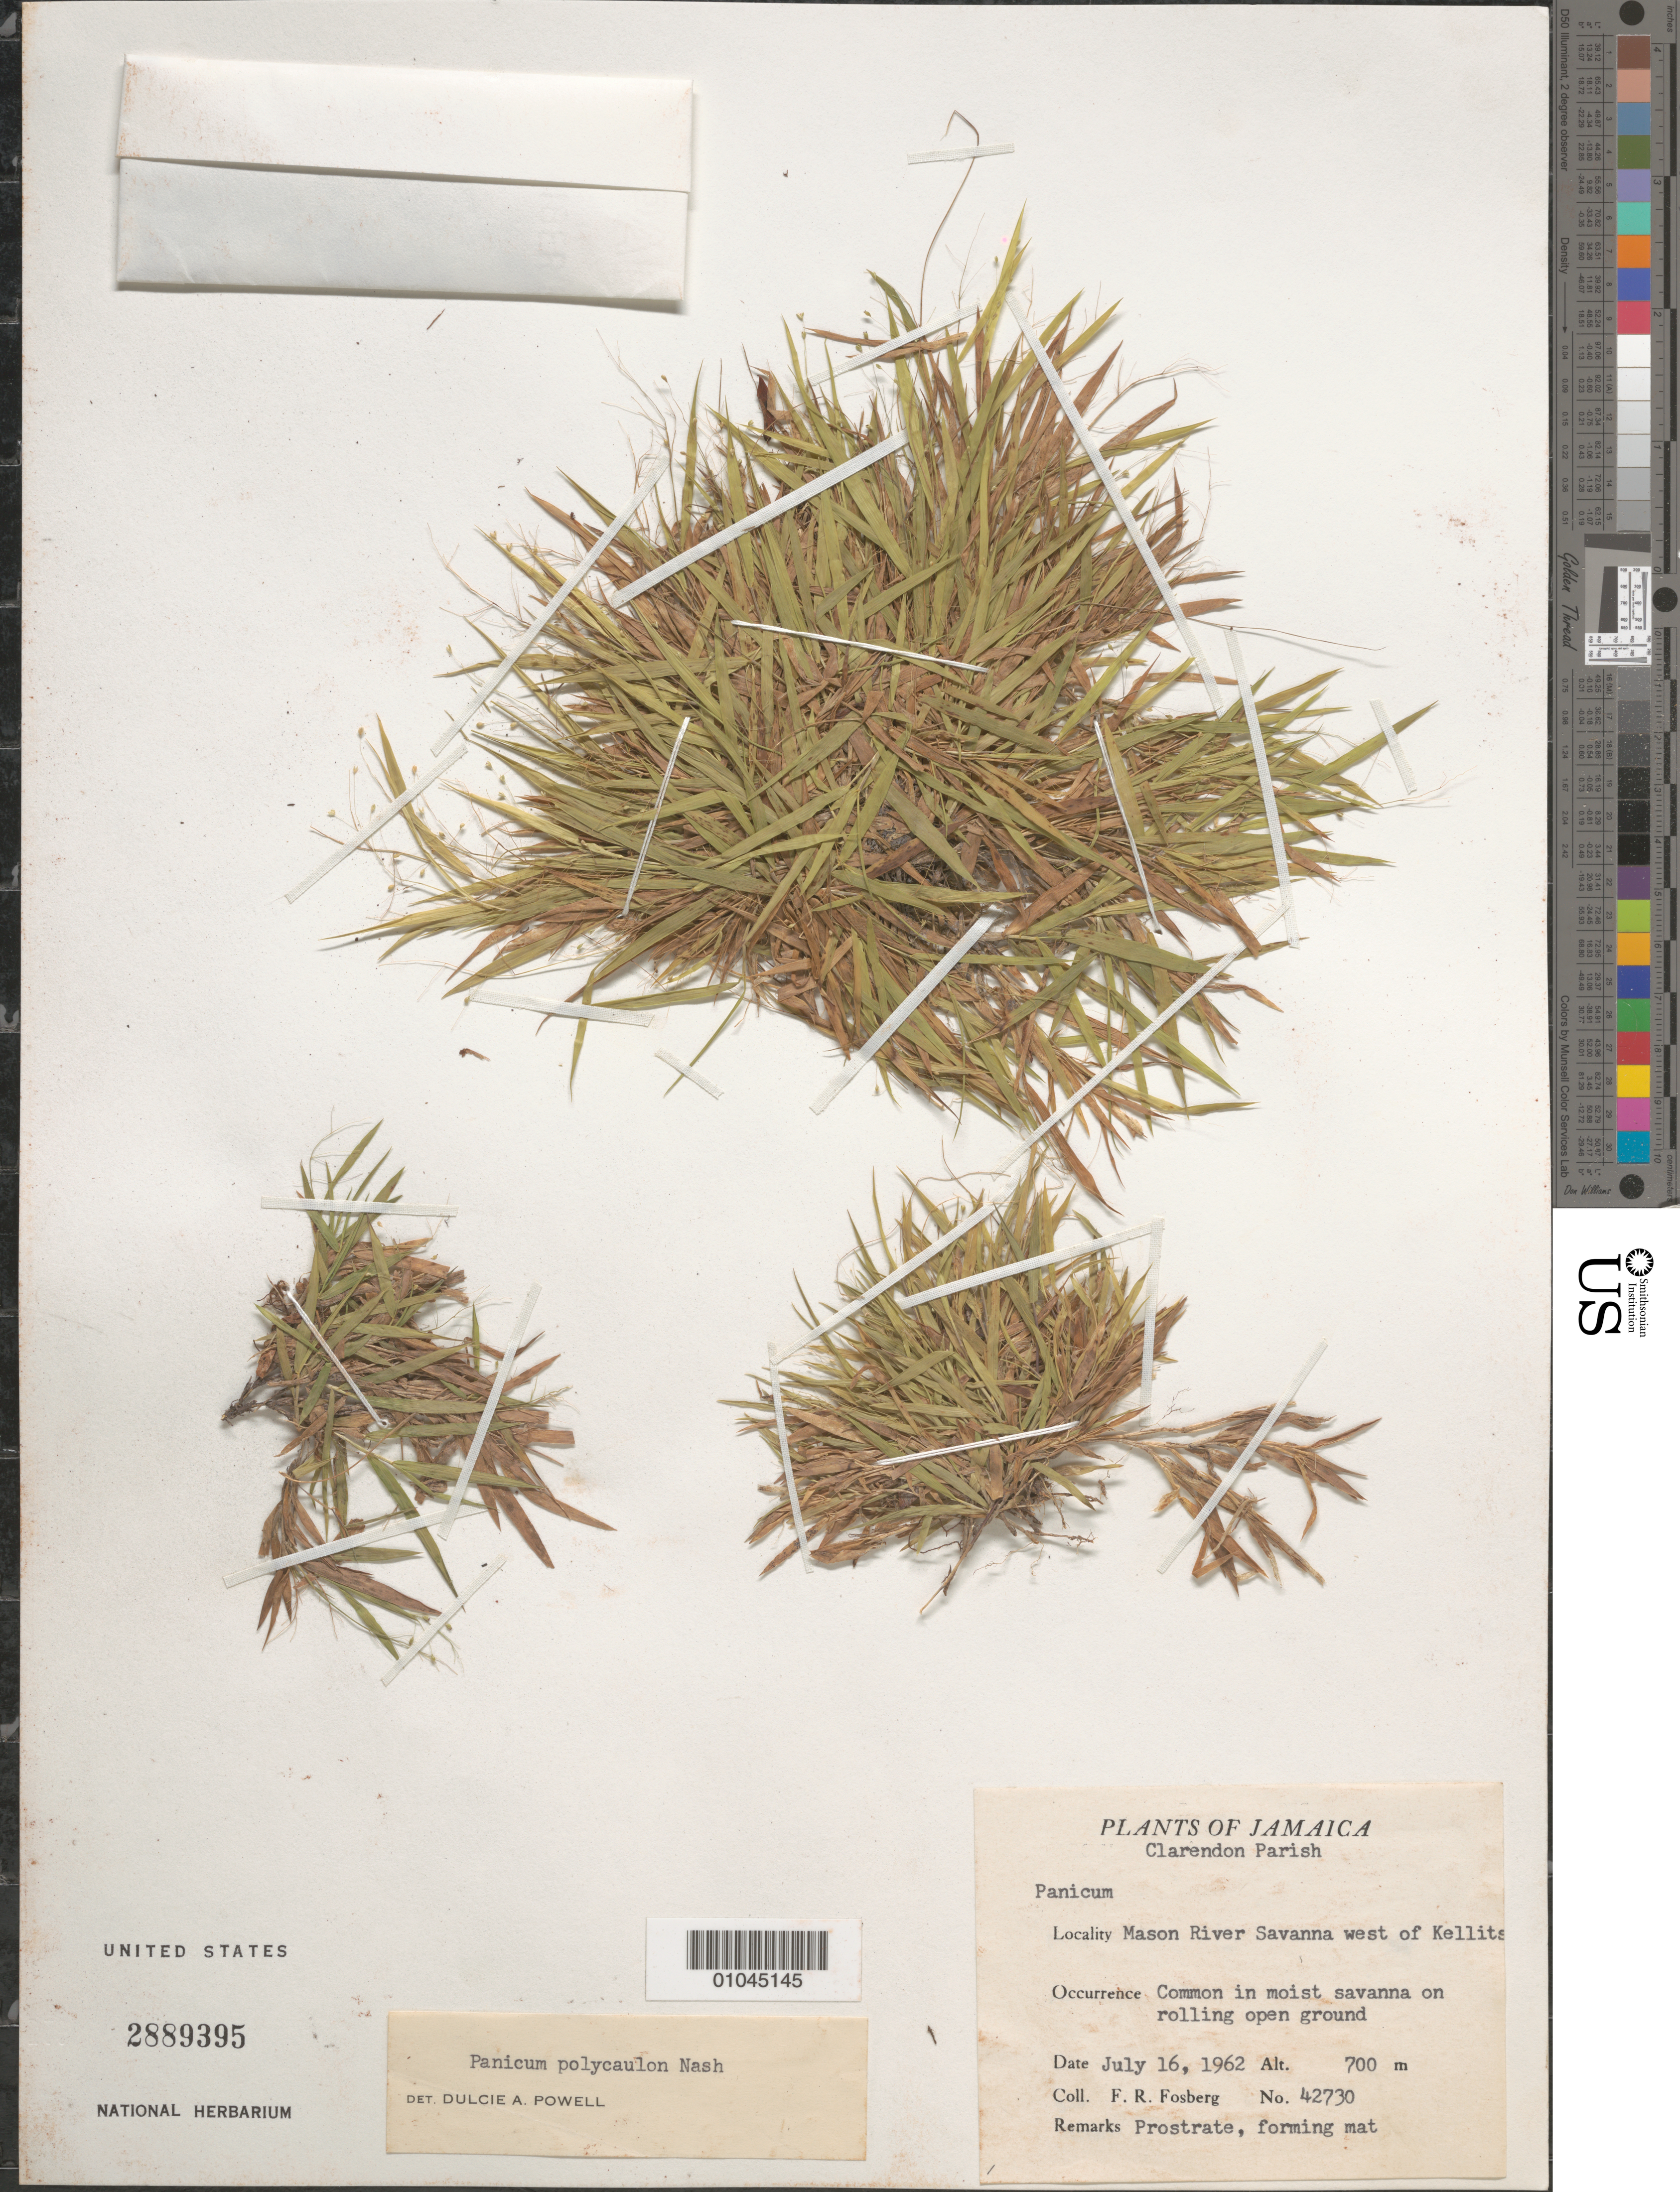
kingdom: Plantae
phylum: Tracheophyta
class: Liliopsida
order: Poales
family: Poaceae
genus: Panicum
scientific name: Panicum polycaulon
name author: Nash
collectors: F. R. Fosberg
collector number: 42730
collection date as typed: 16 Jul 1962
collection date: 1962-07-16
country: Jamaica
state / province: Clarendon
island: Jamaica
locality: Mason River Savanna W of Kellits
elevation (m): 700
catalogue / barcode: US 2889395